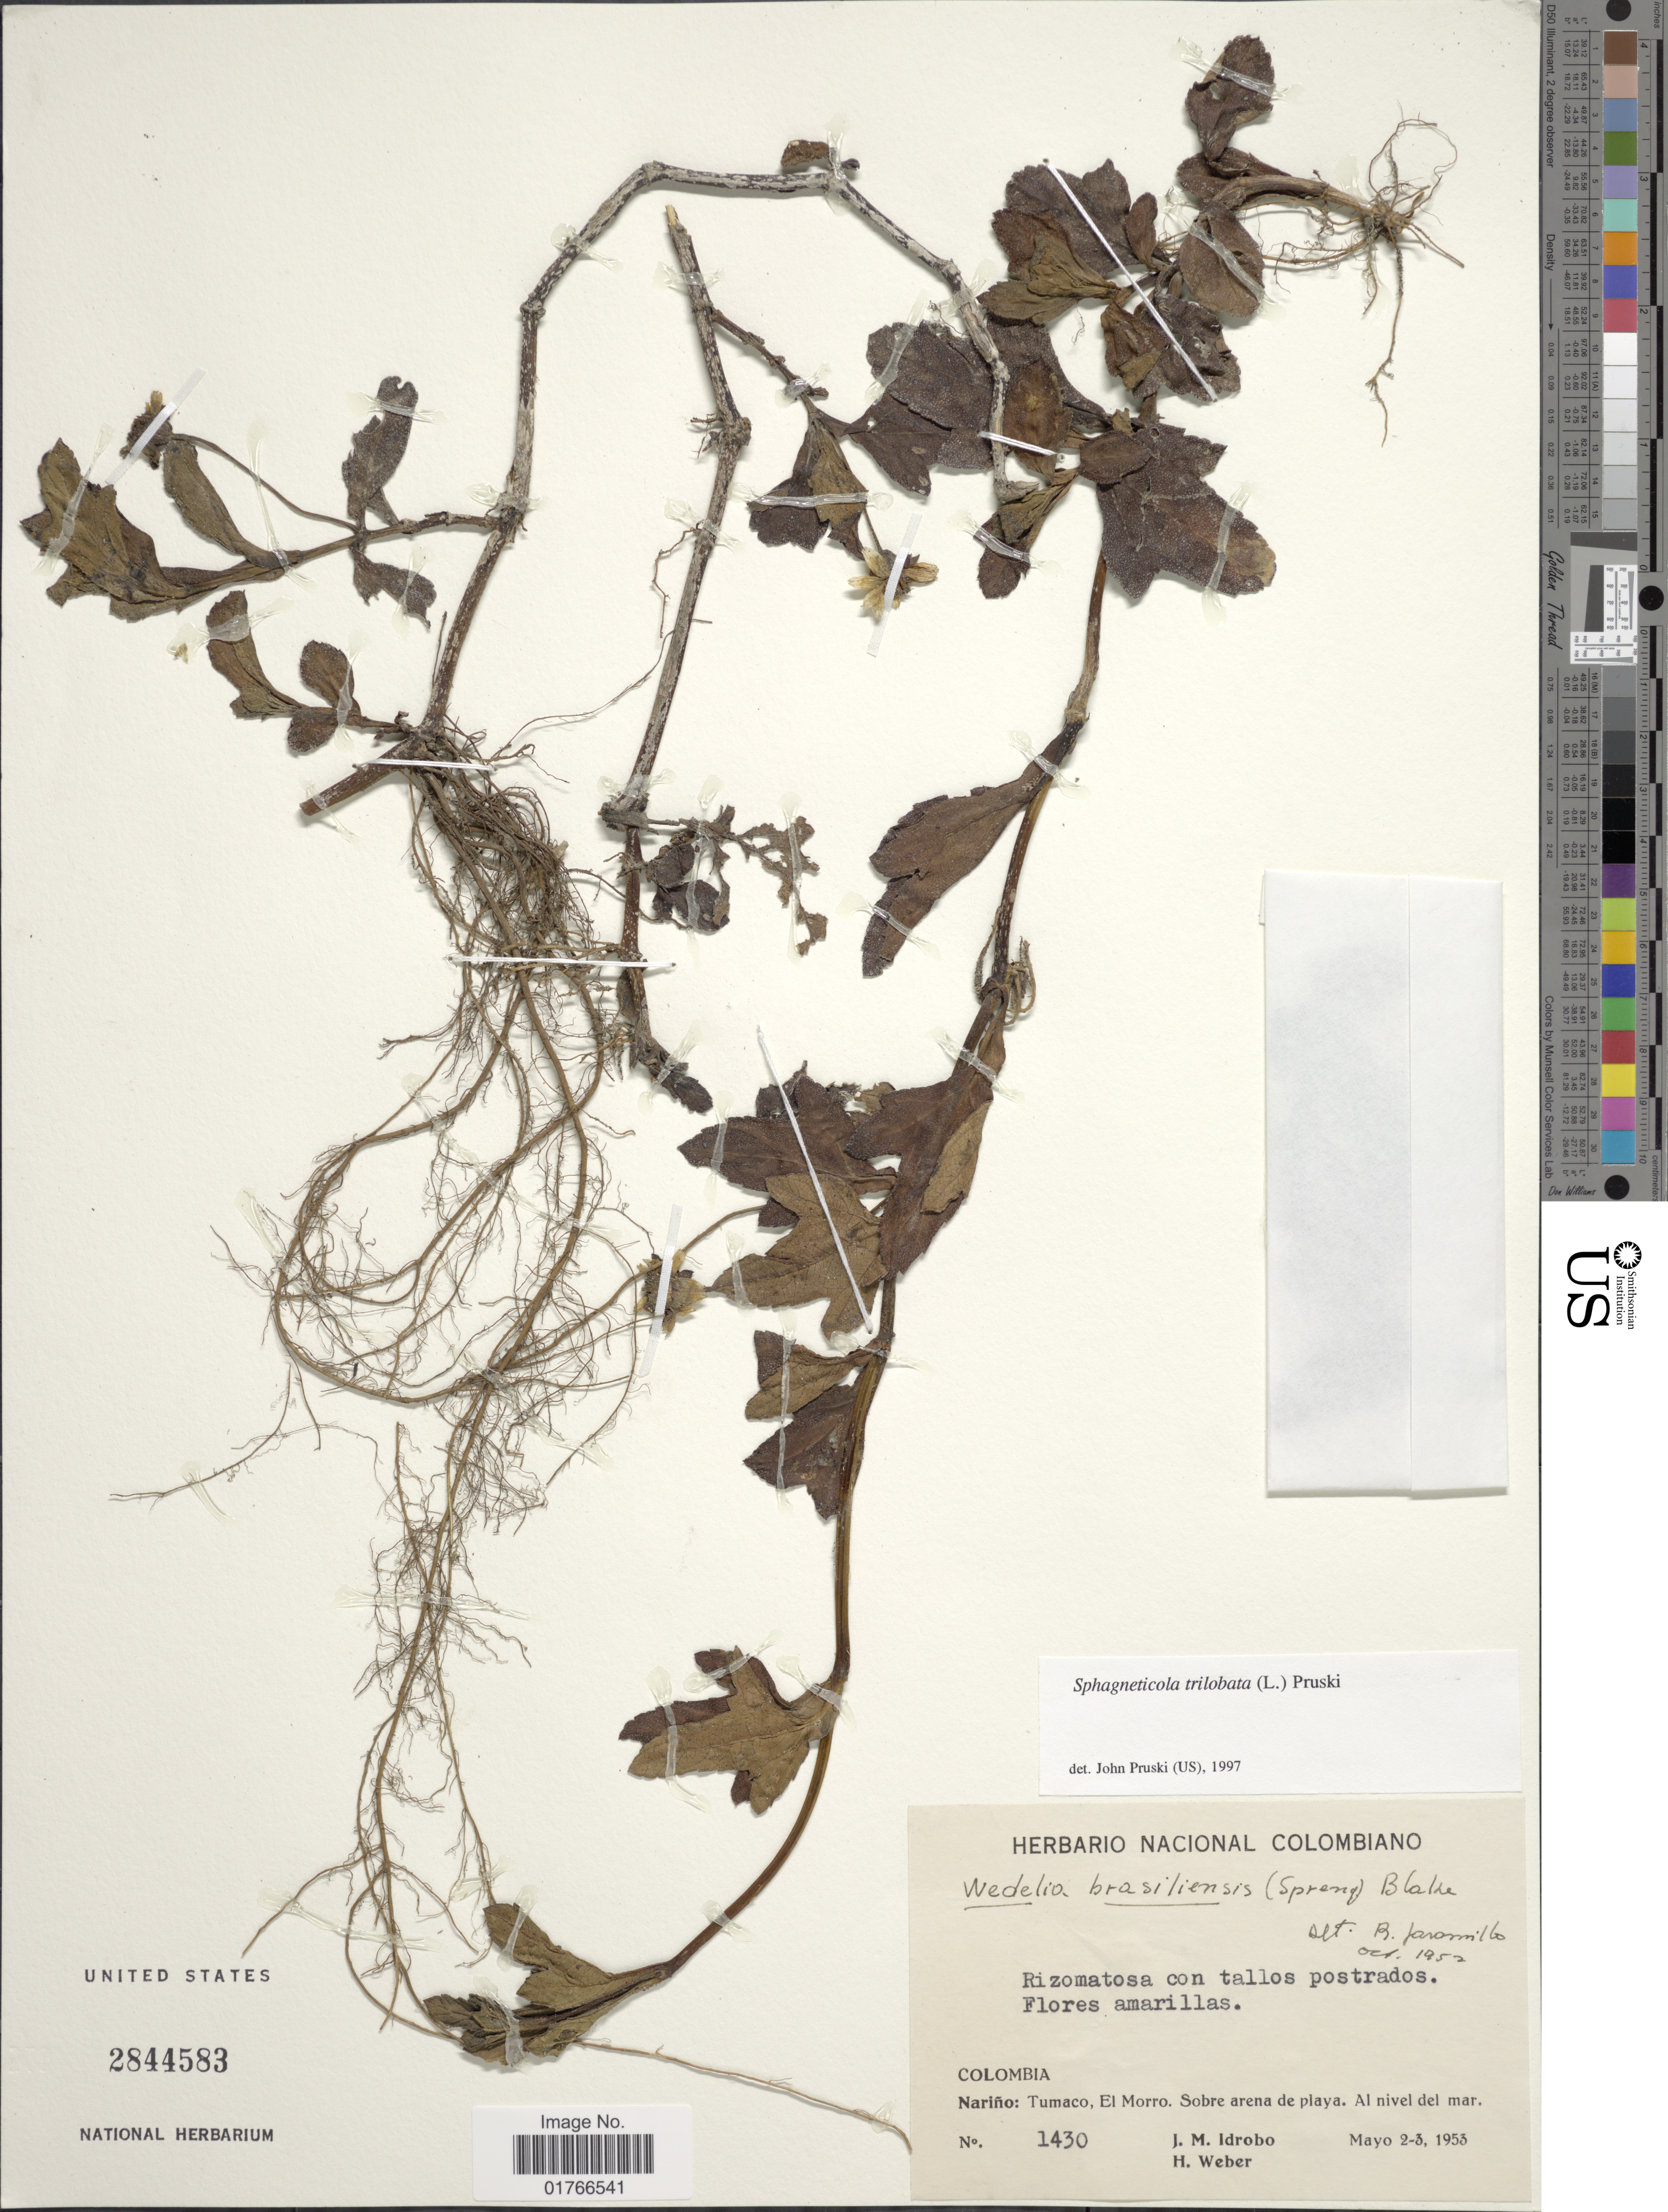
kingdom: Plantae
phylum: Tracheophyta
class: Magnoliopsida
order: Asterales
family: Asteraceae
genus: Sphagneticola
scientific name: Sphagneticola trilobata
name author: (L.) Pruski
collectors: J. M. Idrobo & H. Weber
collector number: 1430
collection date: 1953-05-02/1953-05-03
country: Colombia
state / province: Nariño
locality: Tumaco, El Morro, sobre arena de playa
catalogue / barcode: US 2844583